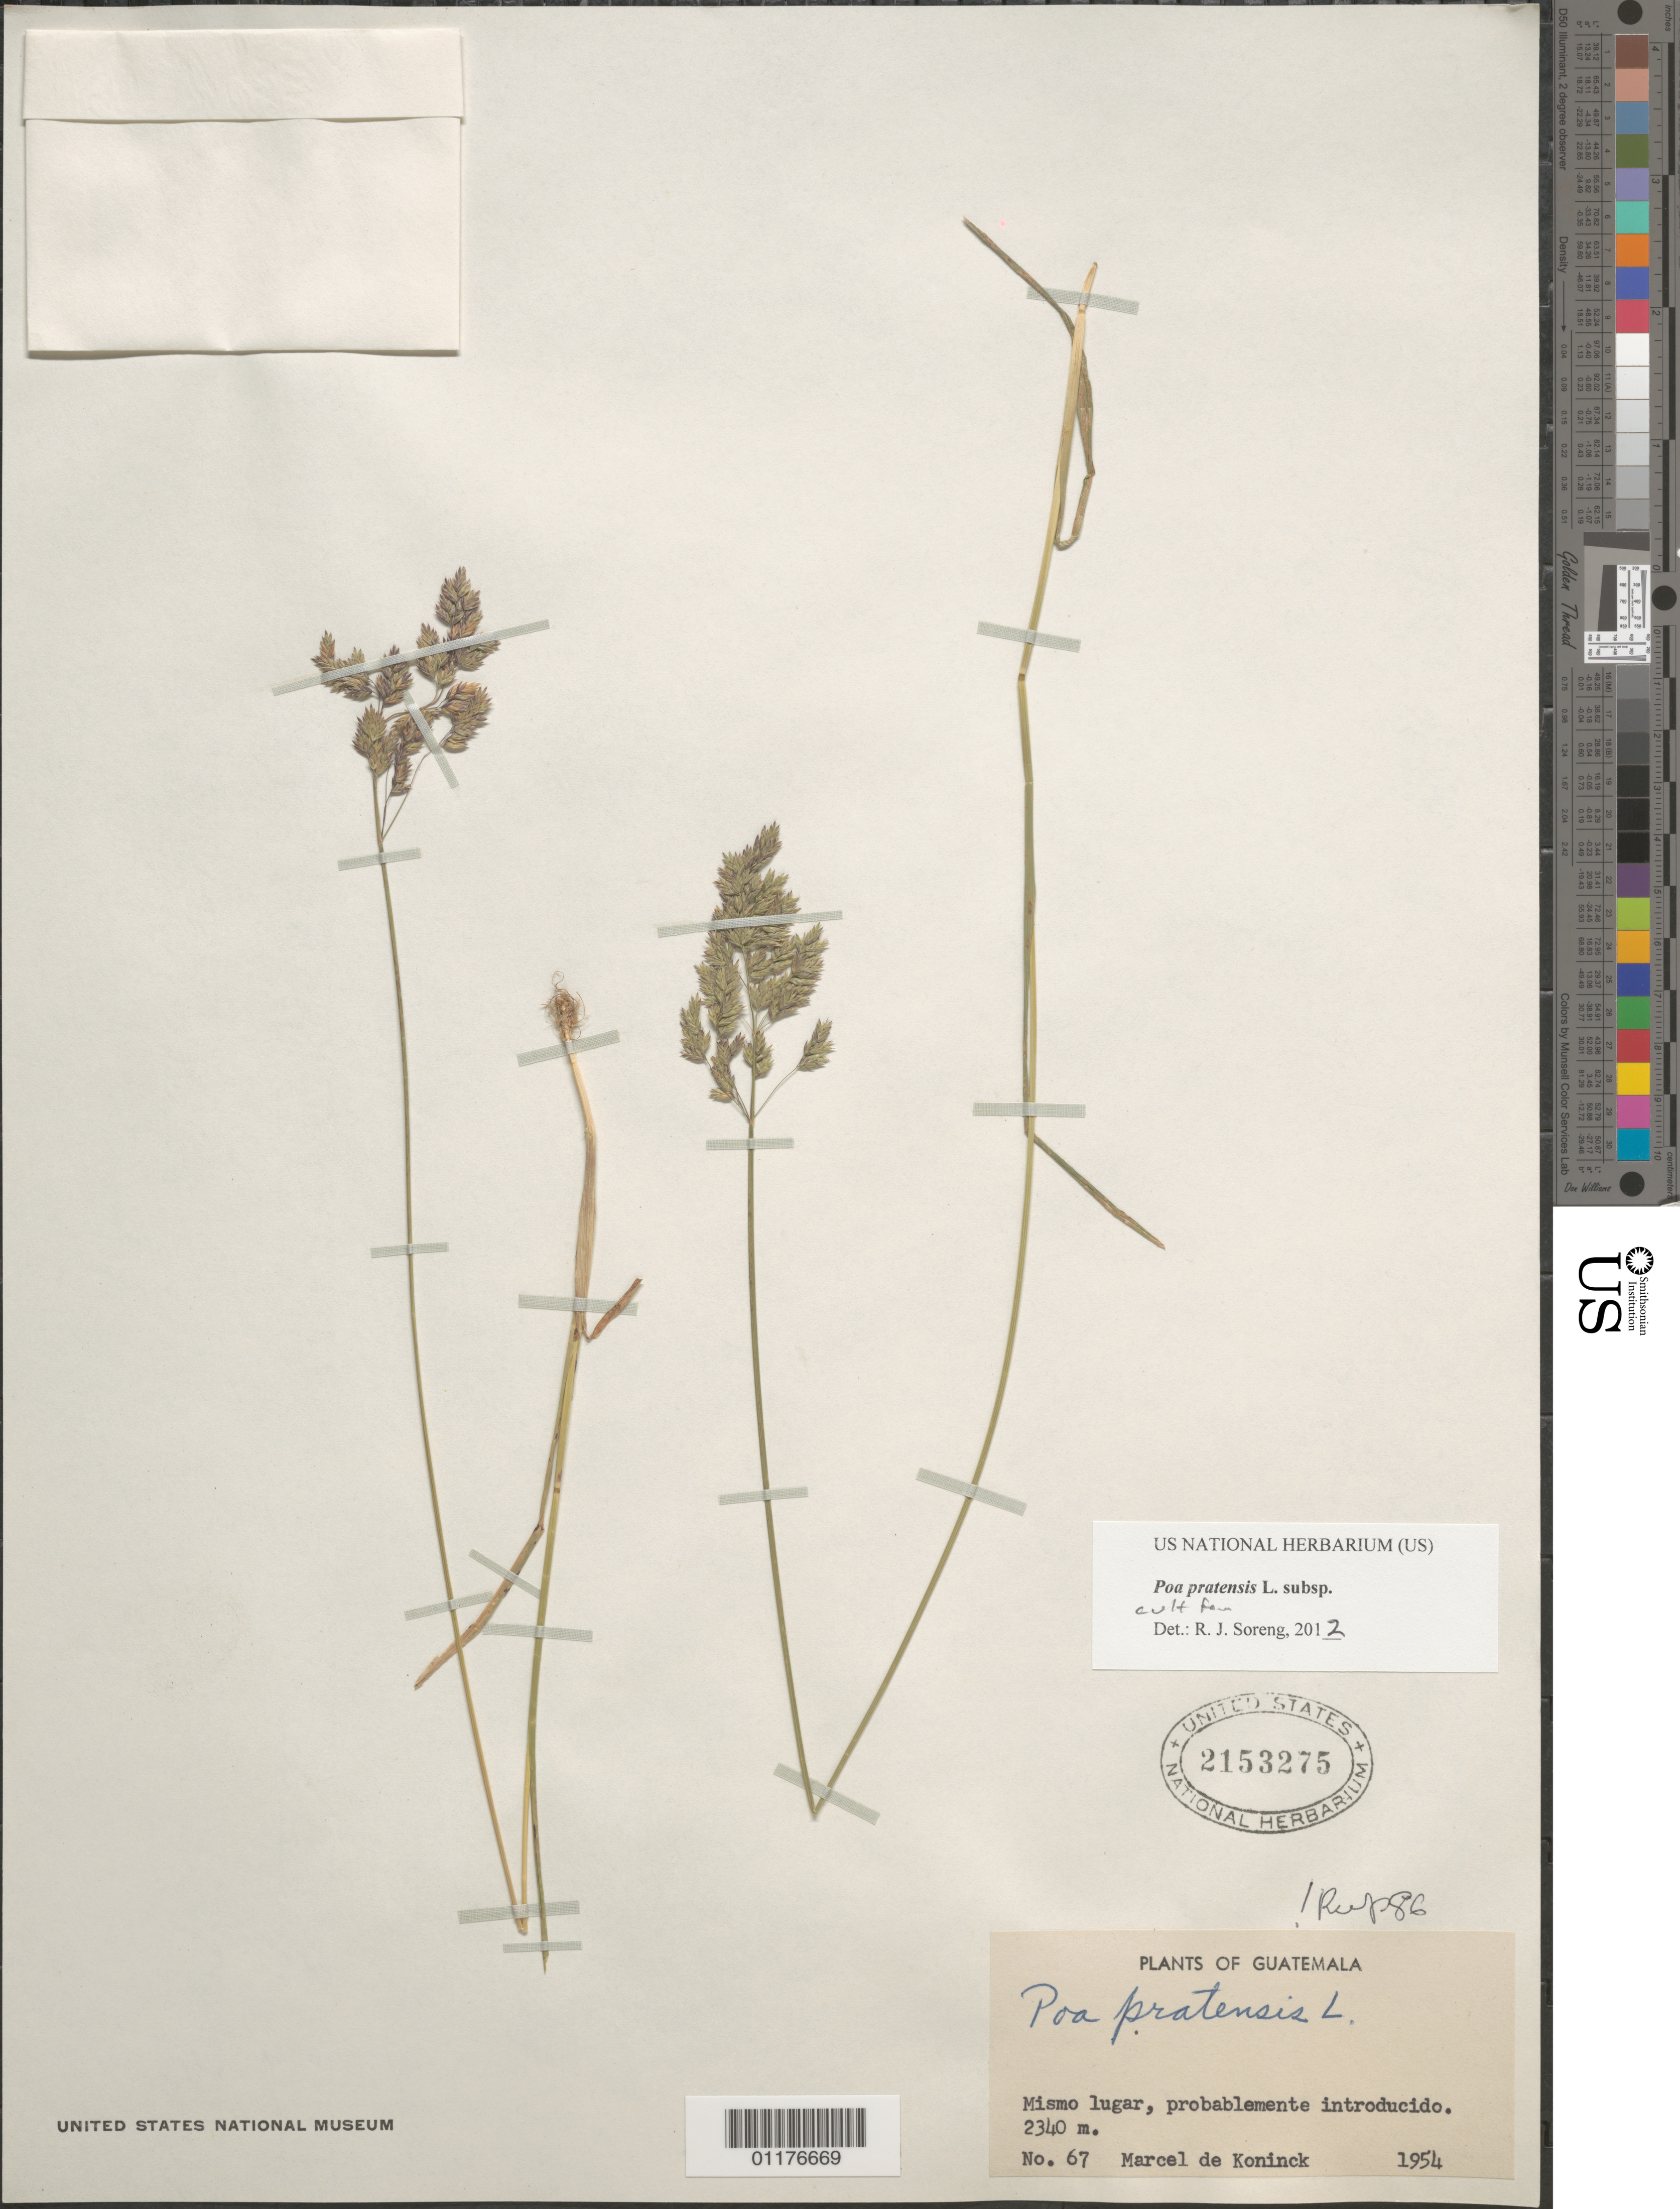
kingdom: Plantae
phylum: Tracheophyta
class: Liliopsida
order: Poales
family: Poaceae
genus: Poa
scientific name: Poa pratensis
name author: L.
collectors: M. Koninck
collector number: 67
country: Guatemala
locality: Mismo lugar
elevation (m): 2340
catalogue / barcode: US 2153275